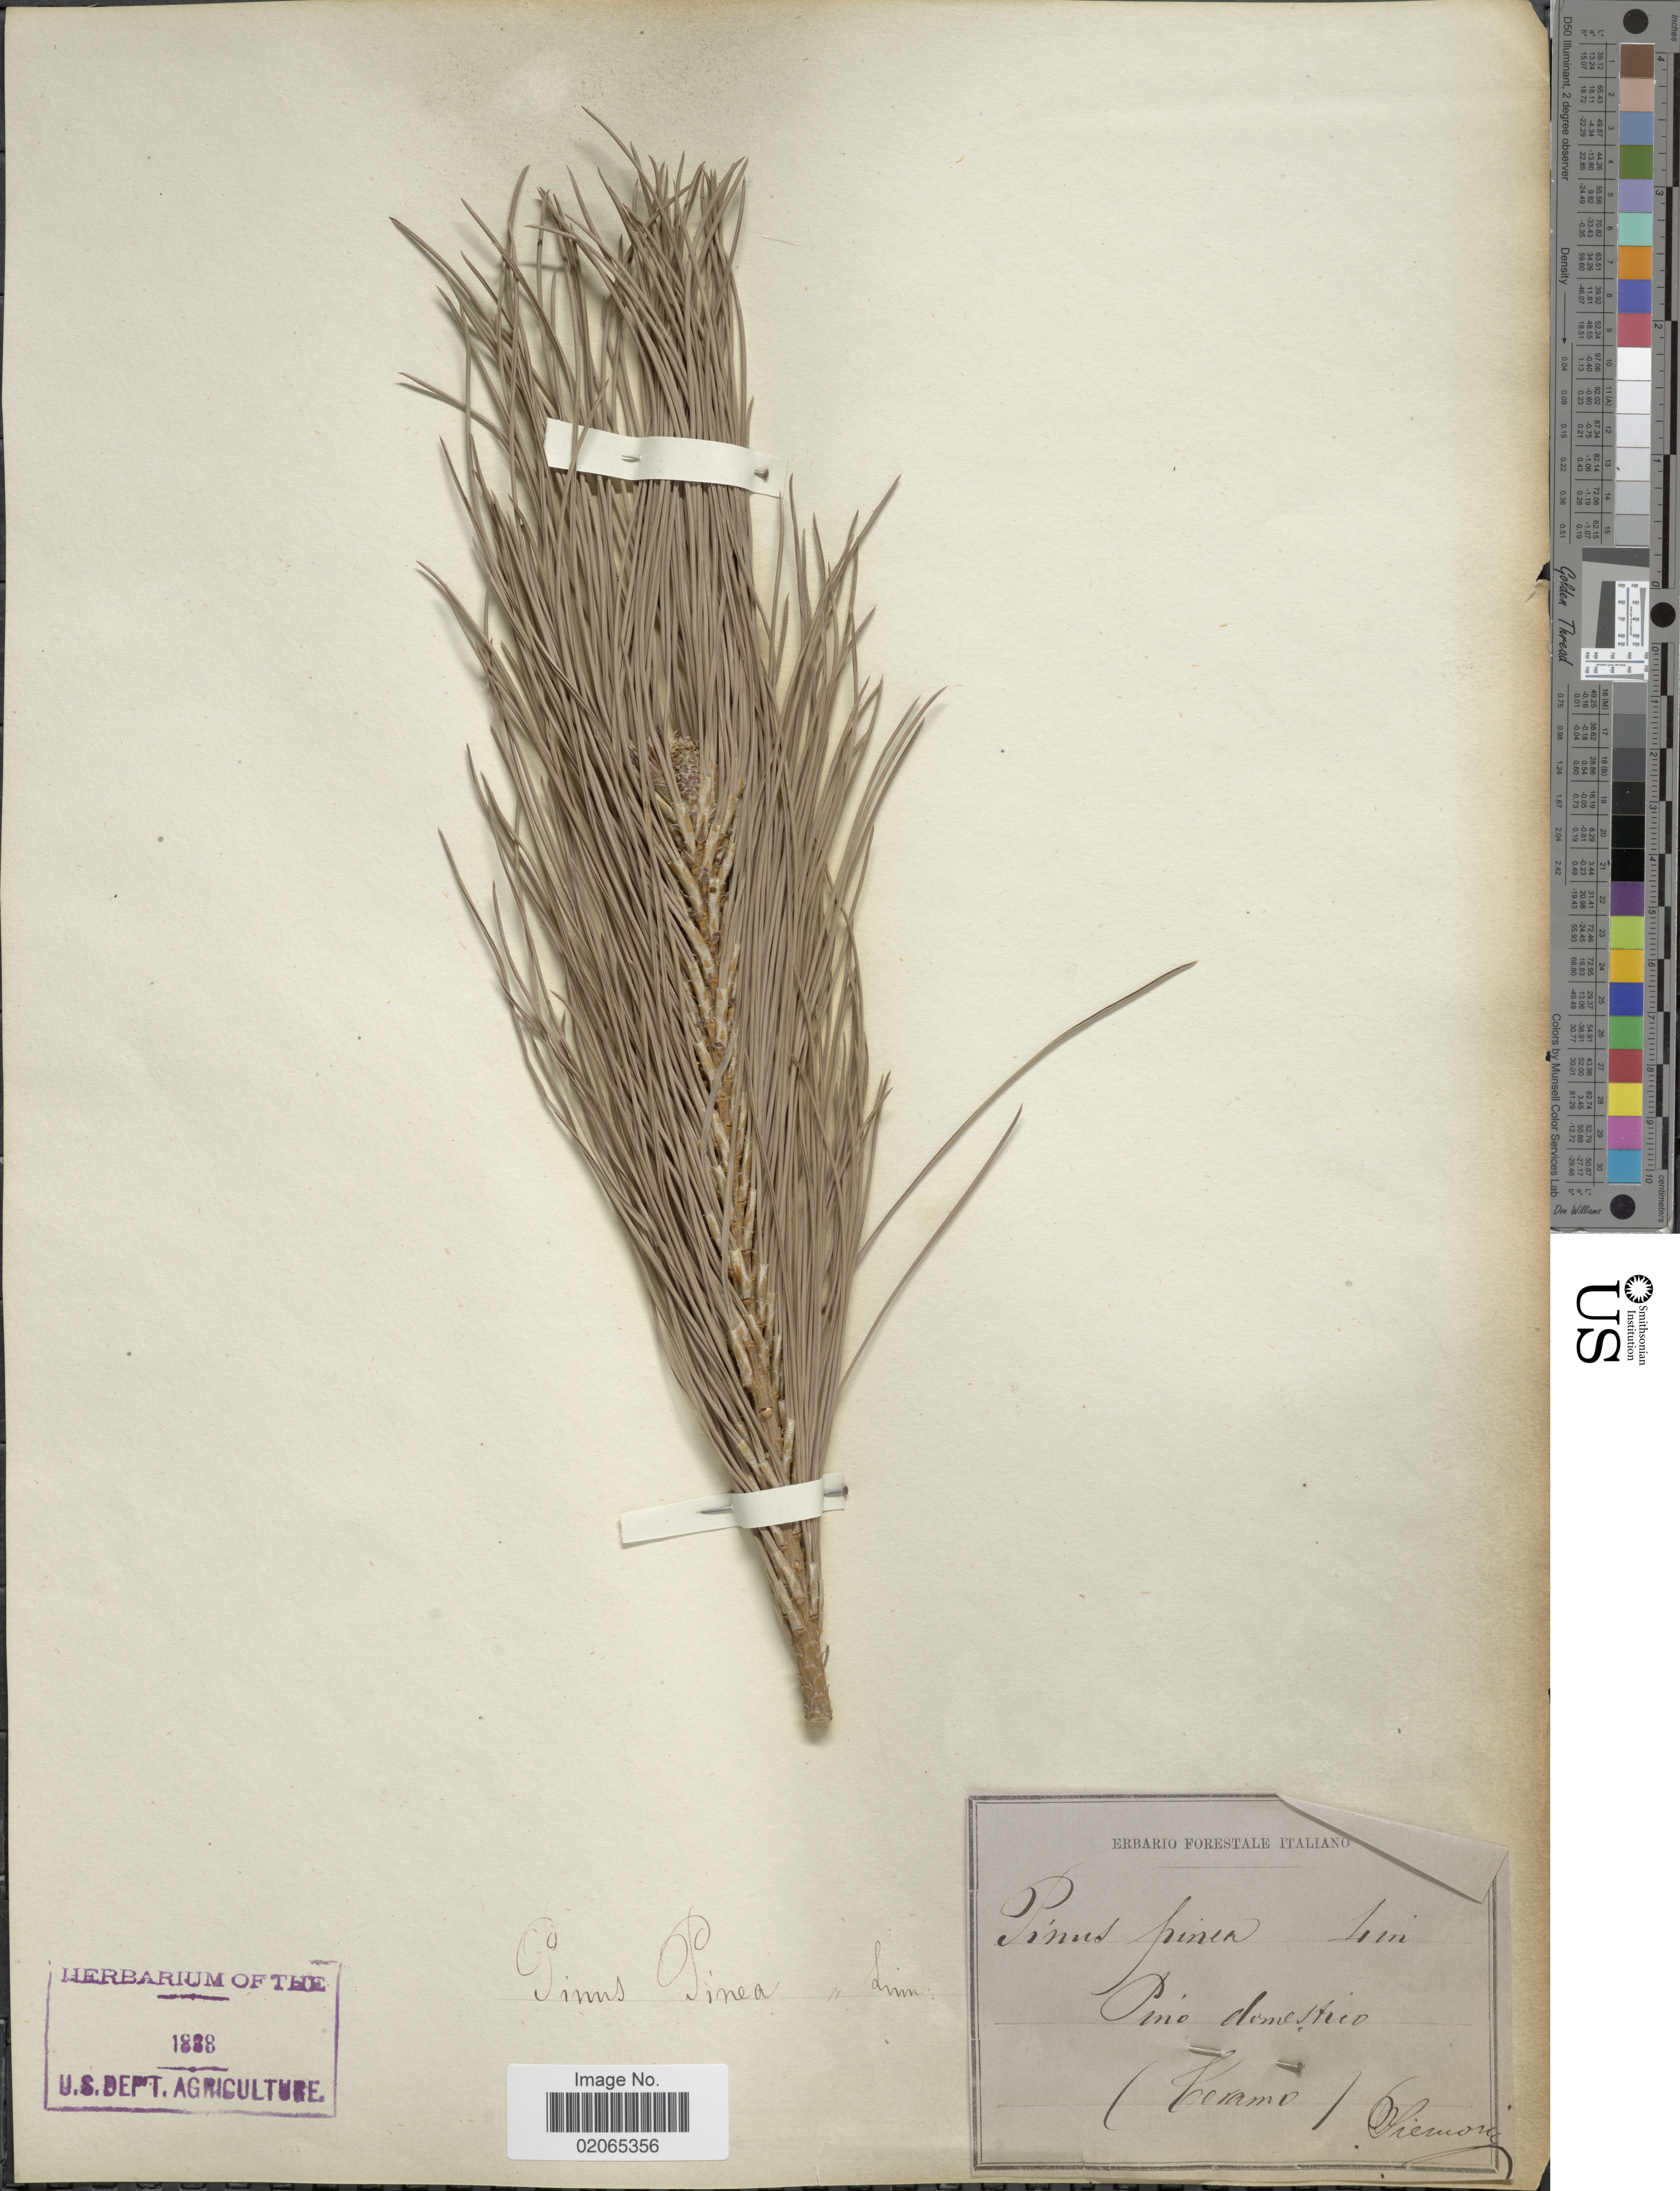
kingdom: Plantae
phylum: Tracheophyta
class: Pinopsida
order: Pinales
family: Pinaceae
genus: Pinus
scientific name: Pinus pinea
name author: L.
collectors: Siemoni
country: Spain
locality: Ceramo